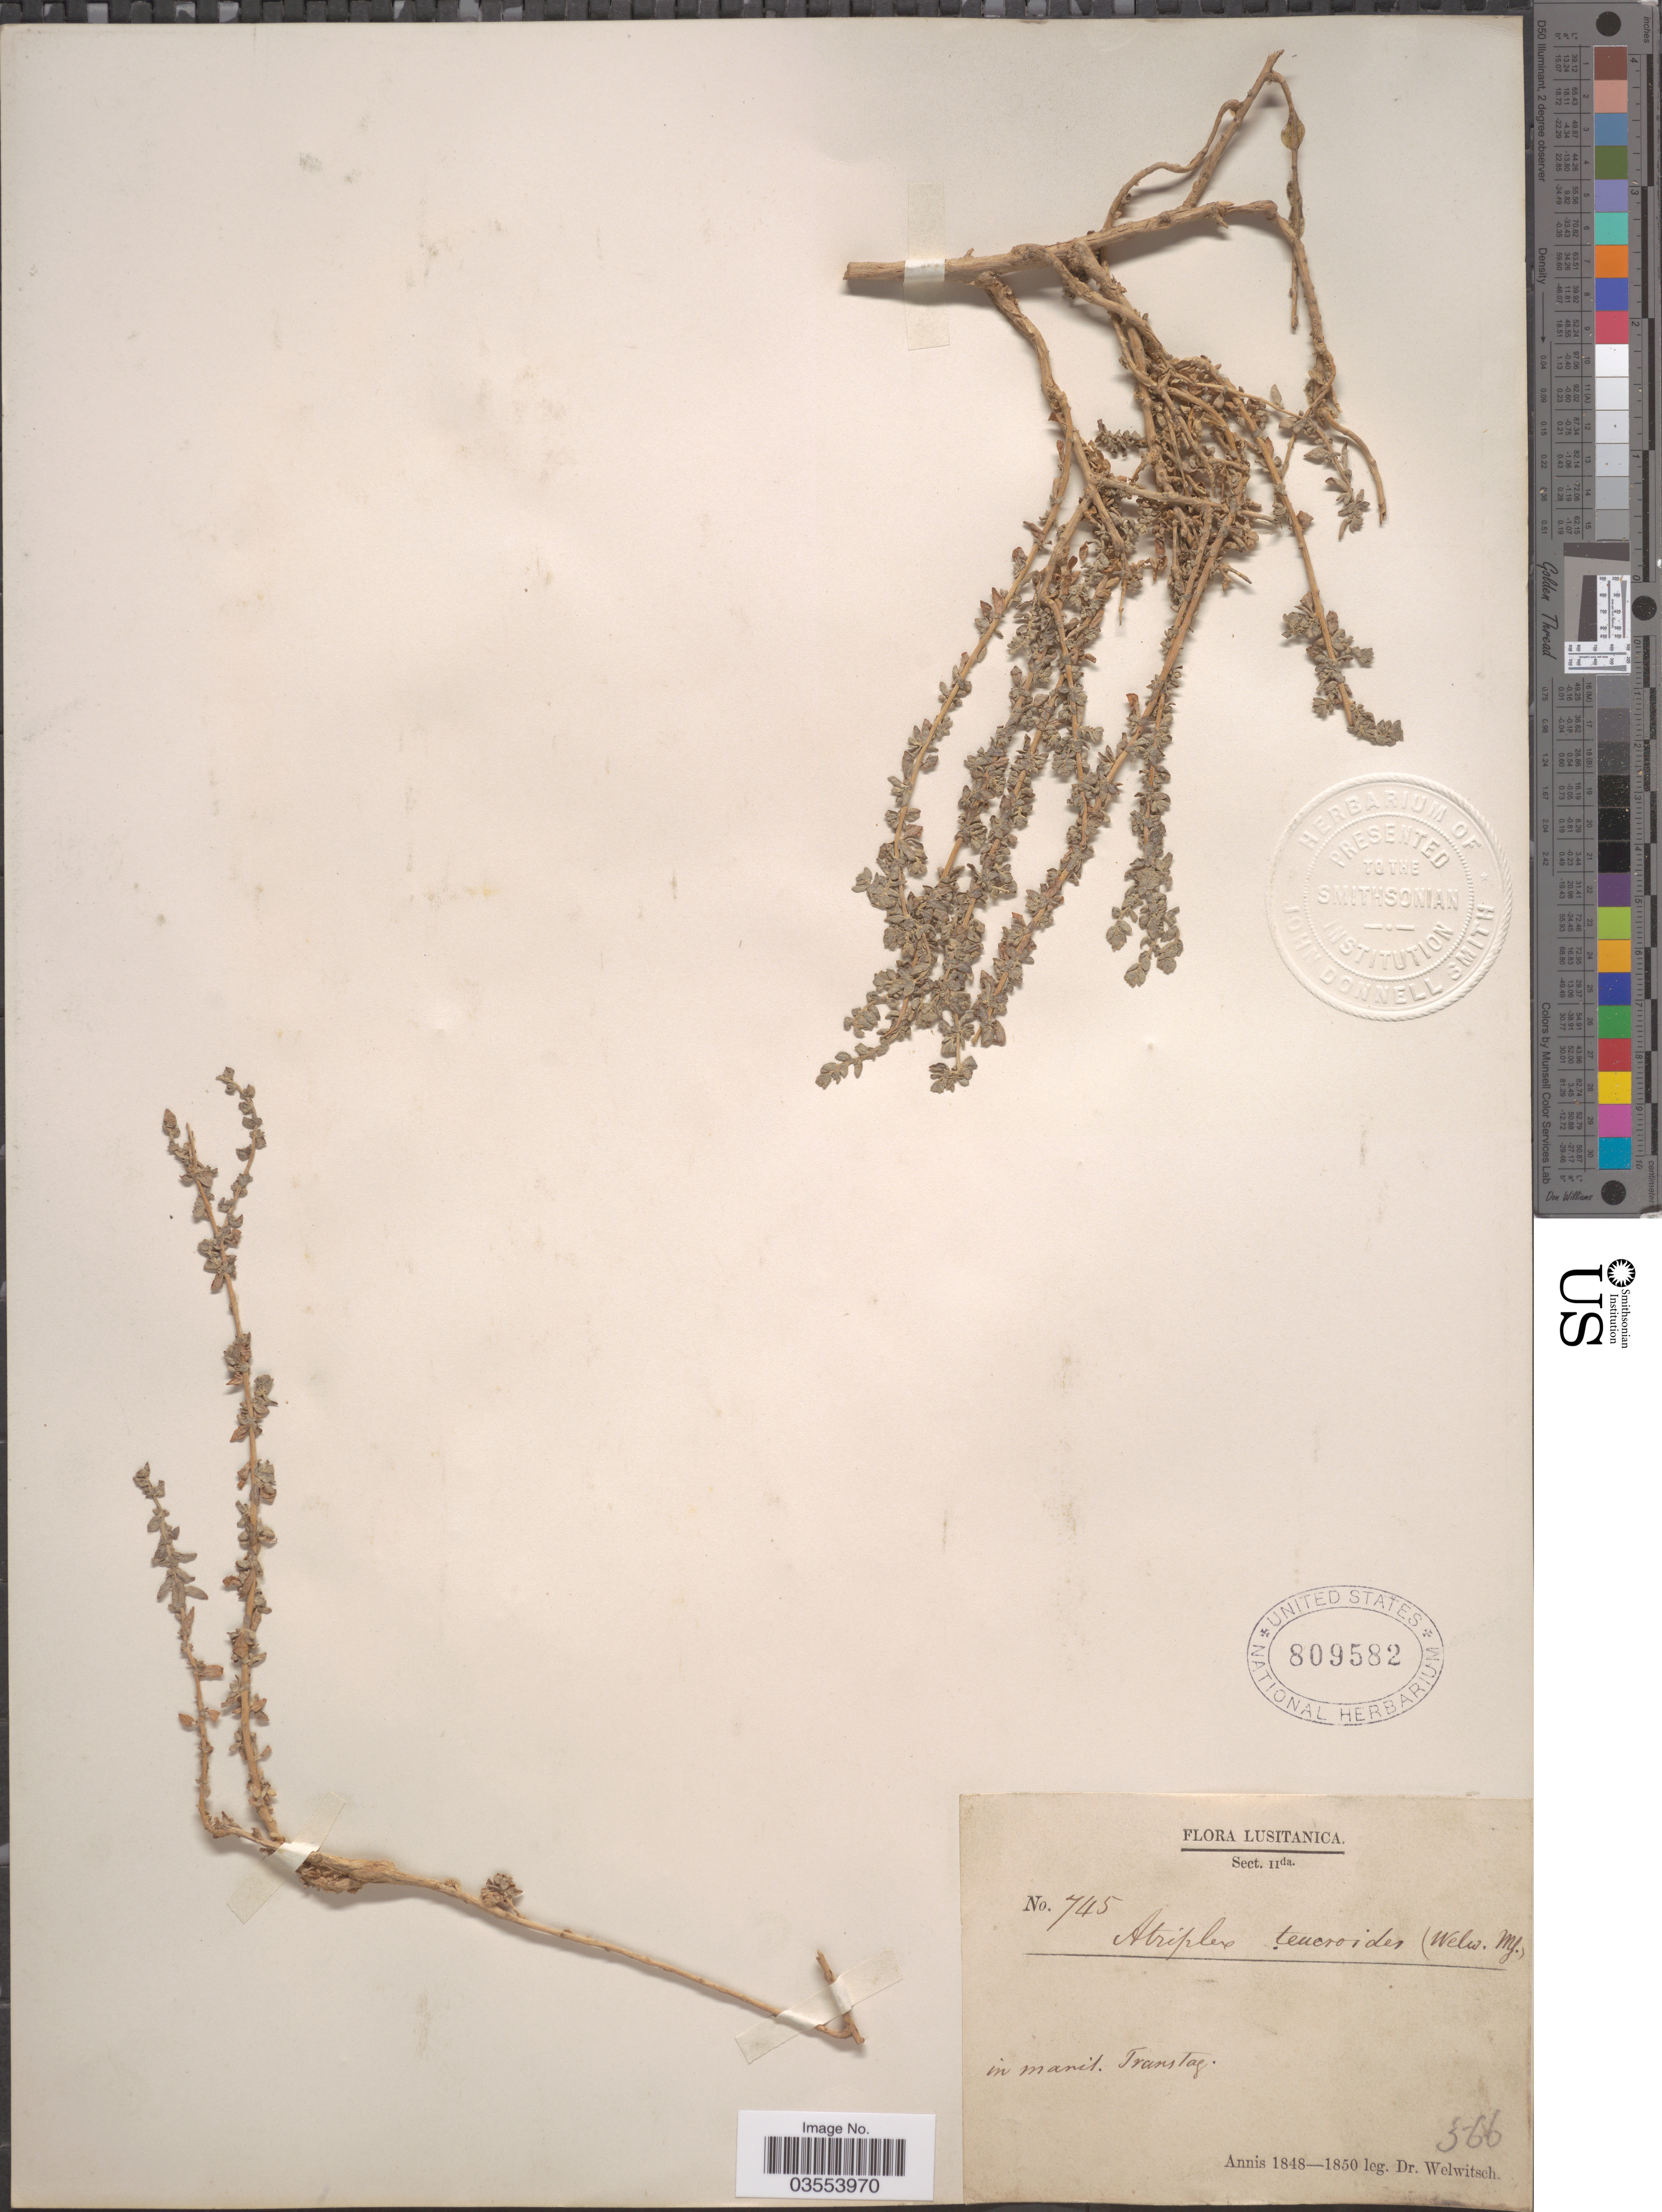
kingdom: Plantae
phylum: Tracheophyta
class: Magnoliopsida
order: Caryophyllales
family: Amaranthaceae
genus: Atriplex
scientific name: Atriplex teucroides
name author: Welw.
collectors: -. Welwitsch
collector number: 566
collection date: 1848/1850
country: Portugal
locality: Lusitanica. Sect. IIda [interpreted]. [unsure placement] In manit [interpreted]. Transtag.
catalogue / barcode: US 809582